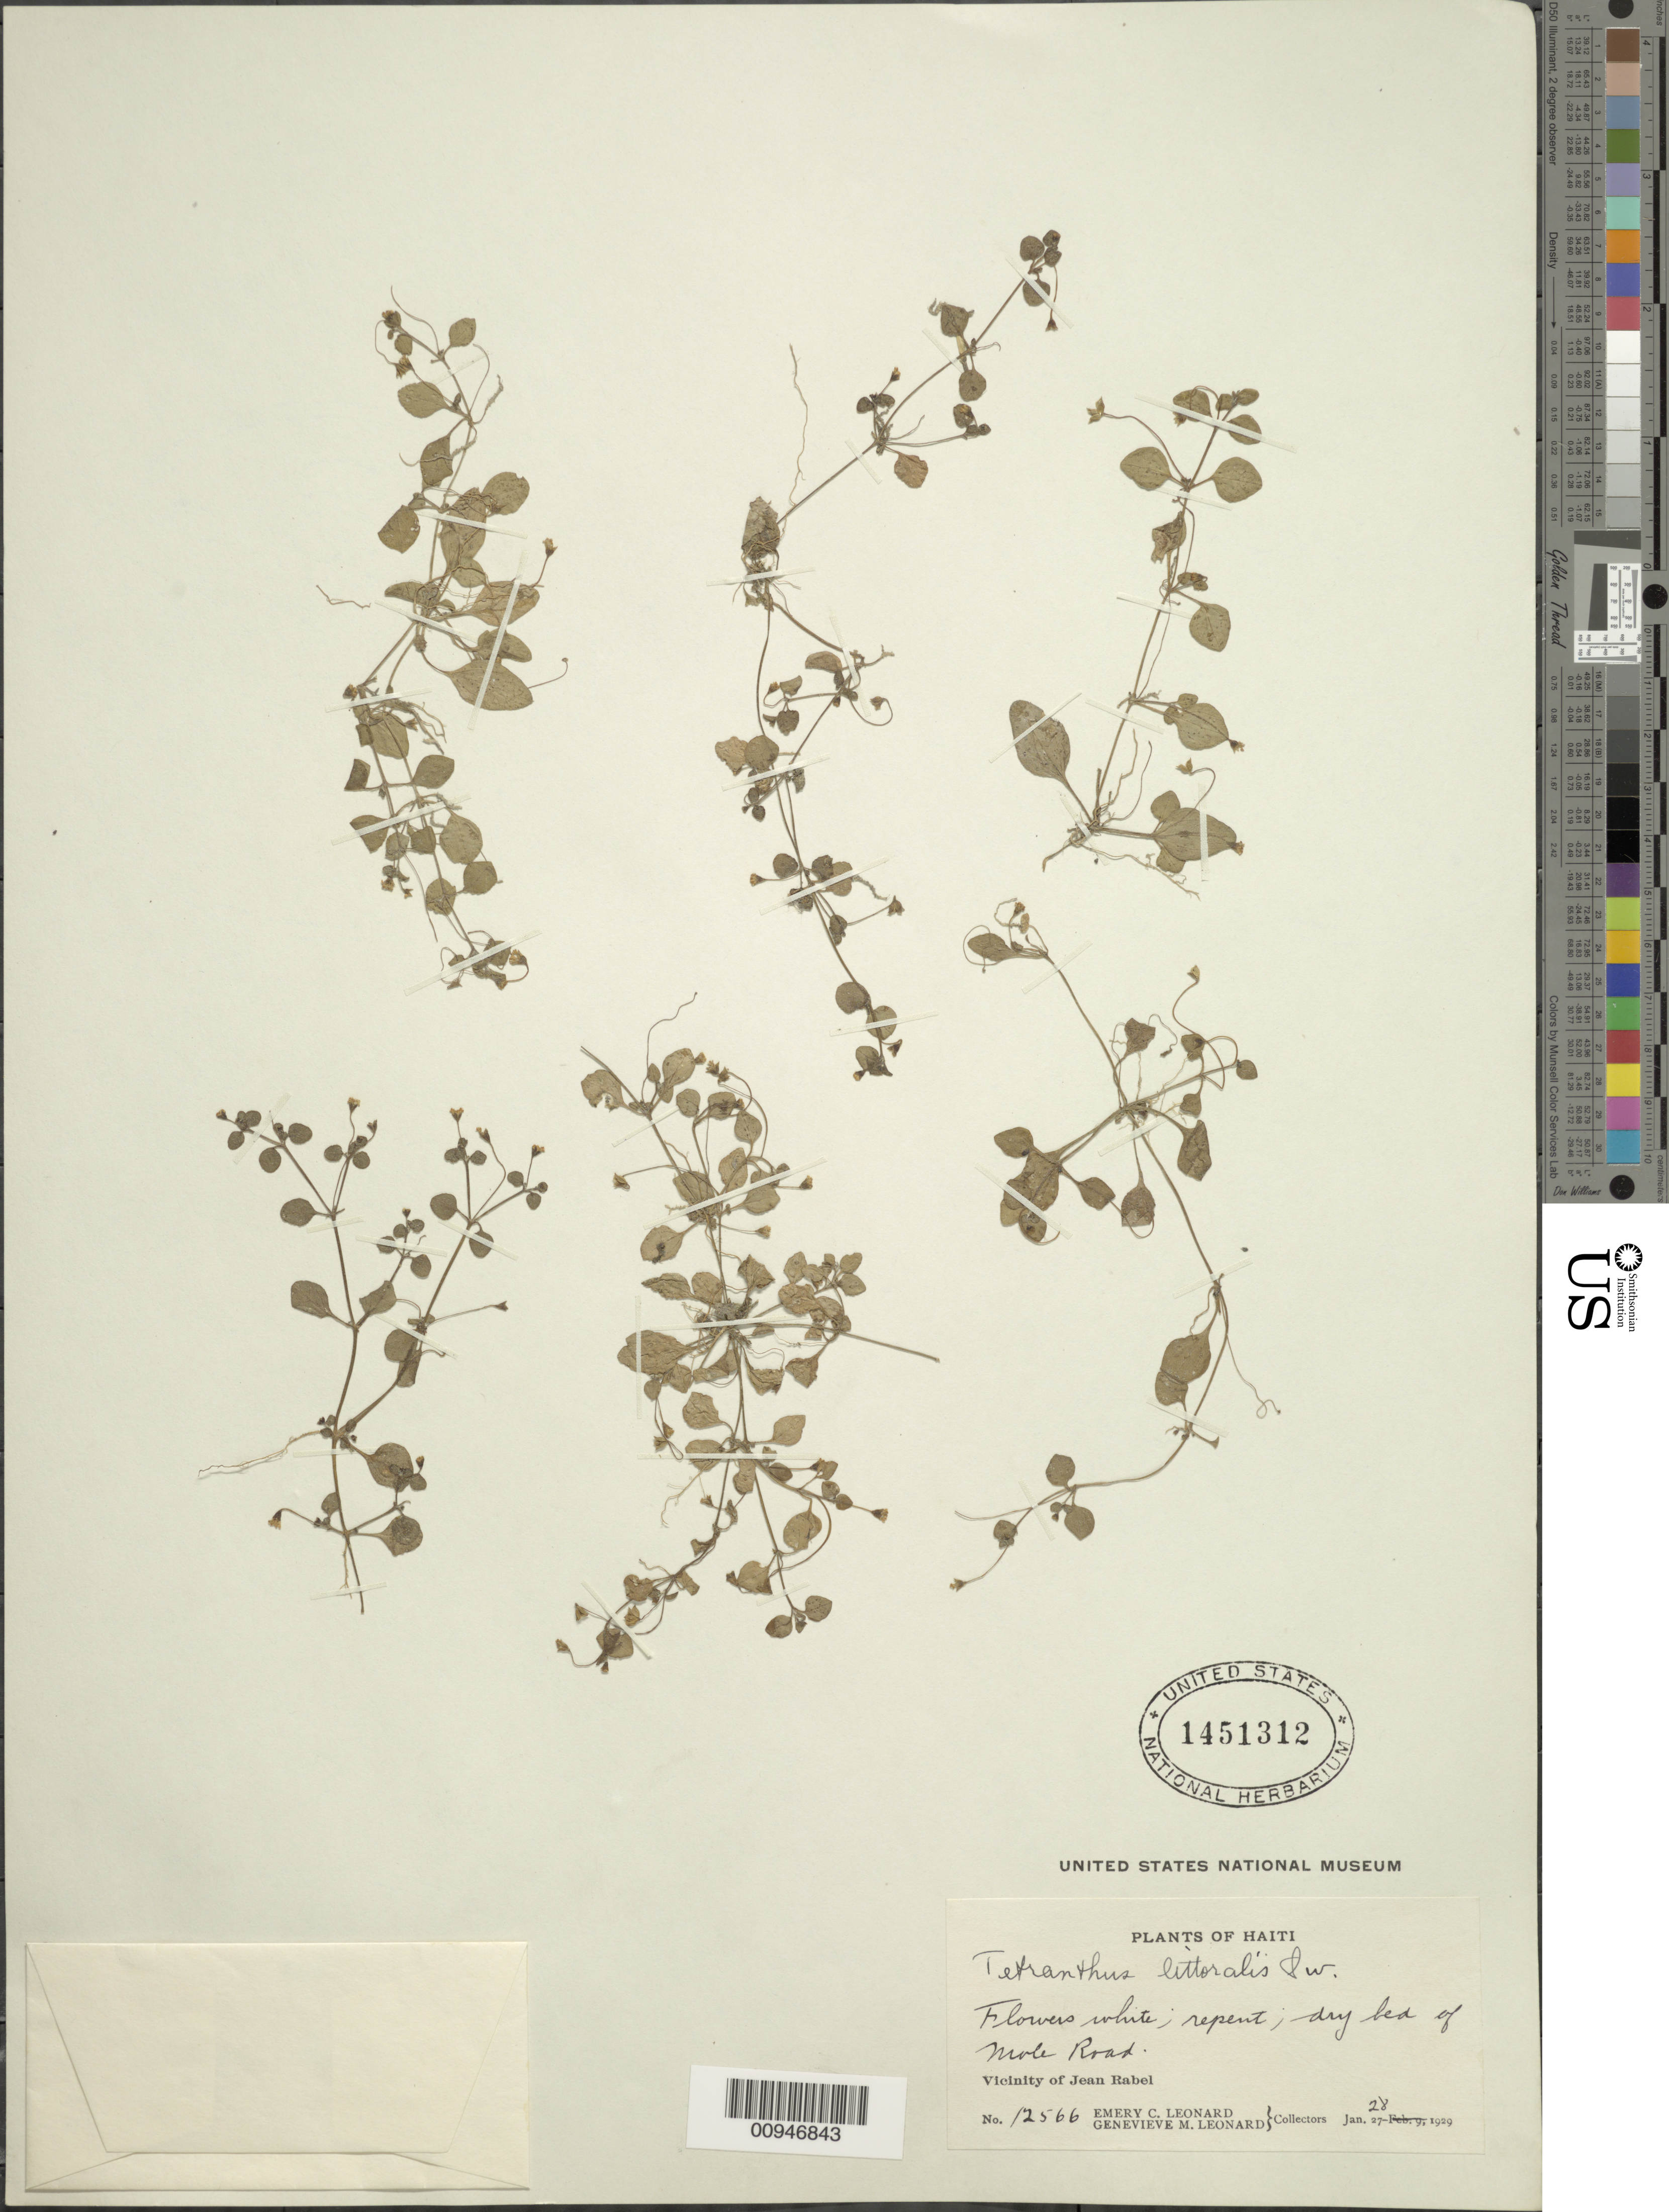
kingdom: Plantae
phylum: Tracheophyta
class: Magnoliopsida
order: Asterales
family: Asteraceae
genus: Tetranthus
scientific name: Tetranthus littoralis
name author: Sw.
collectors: E. C. Leonard & G. M. Leonard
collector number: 12566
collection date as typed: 27 Jan 1929 to 28 Jan 1929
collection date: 1929-01-27/1929-01-28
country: Haiti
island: Hispaniola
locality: Vicinity of Jean Rabel, Mole Road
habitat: Dry bed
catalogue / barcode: US 1451312